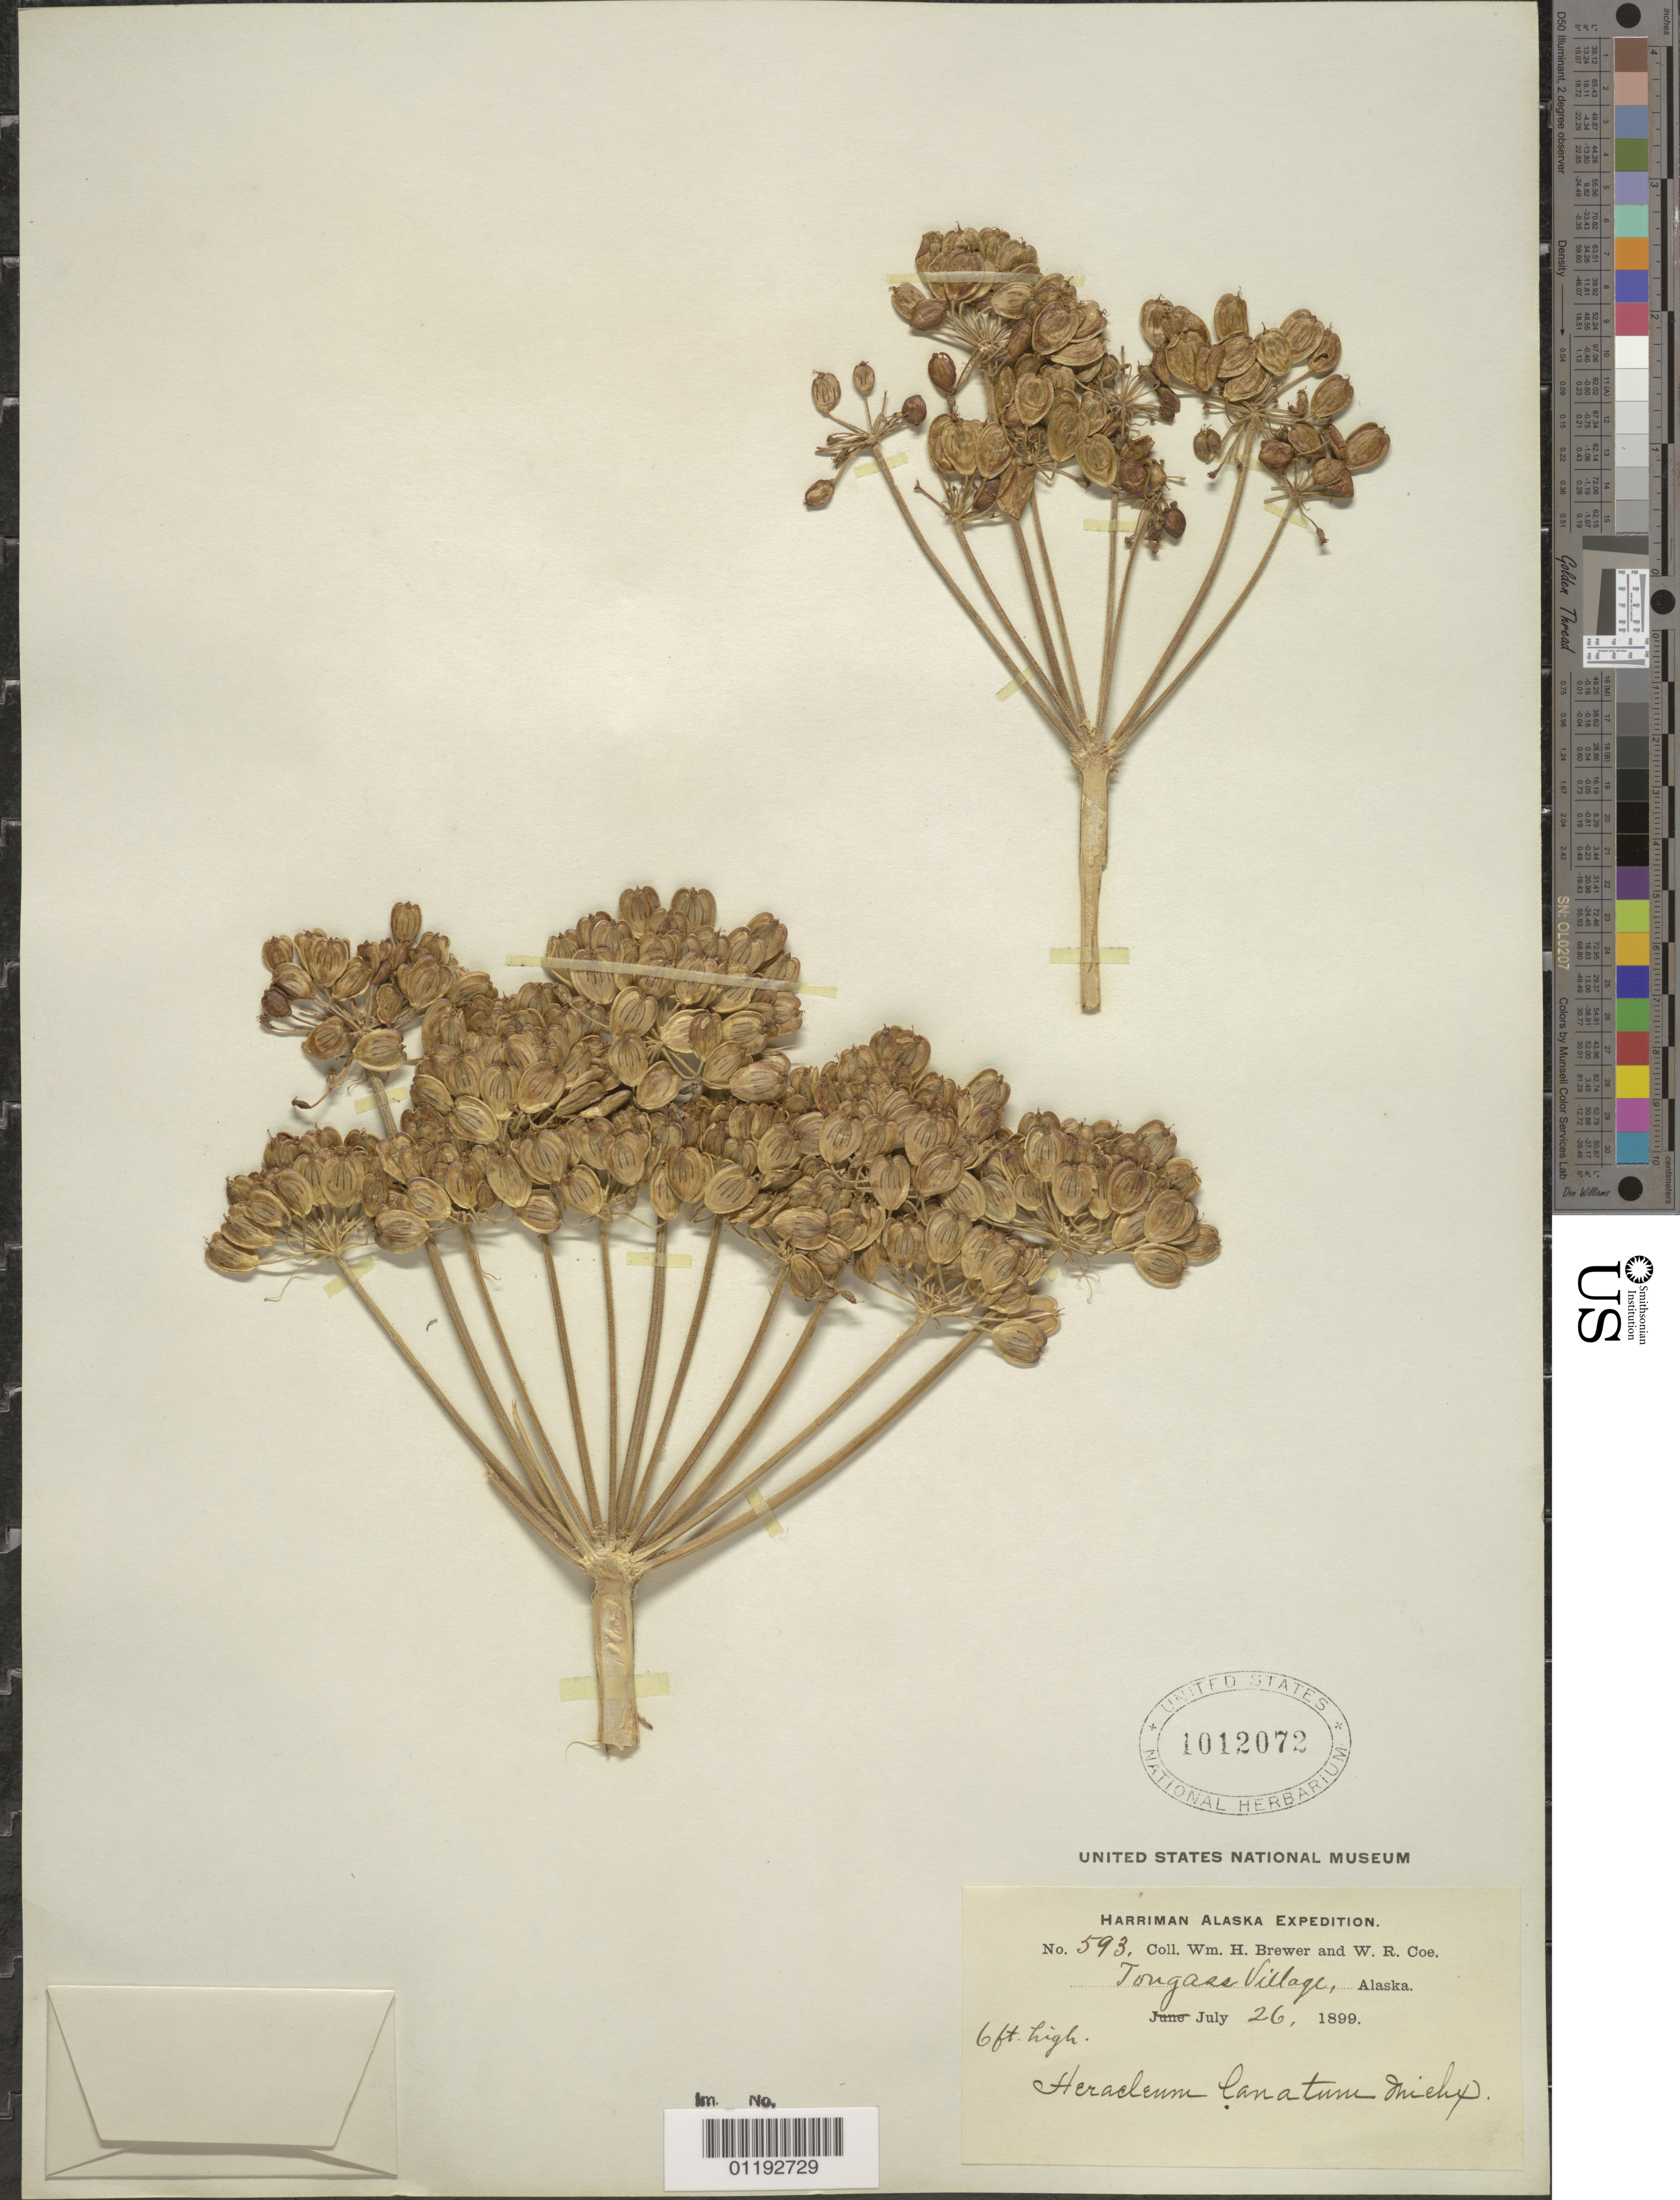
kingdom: Plantae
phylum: Tracheophyta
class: Magnoliopsida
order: Apiales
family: Apiaceae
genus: Heracleum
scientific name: Heracleum lanatum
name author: Michx.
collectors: W. H. Brewer & W. Coe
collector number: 593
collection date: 1899-07-26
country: United States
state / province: Alaska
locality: Tongass Village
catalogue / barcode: US 1012072